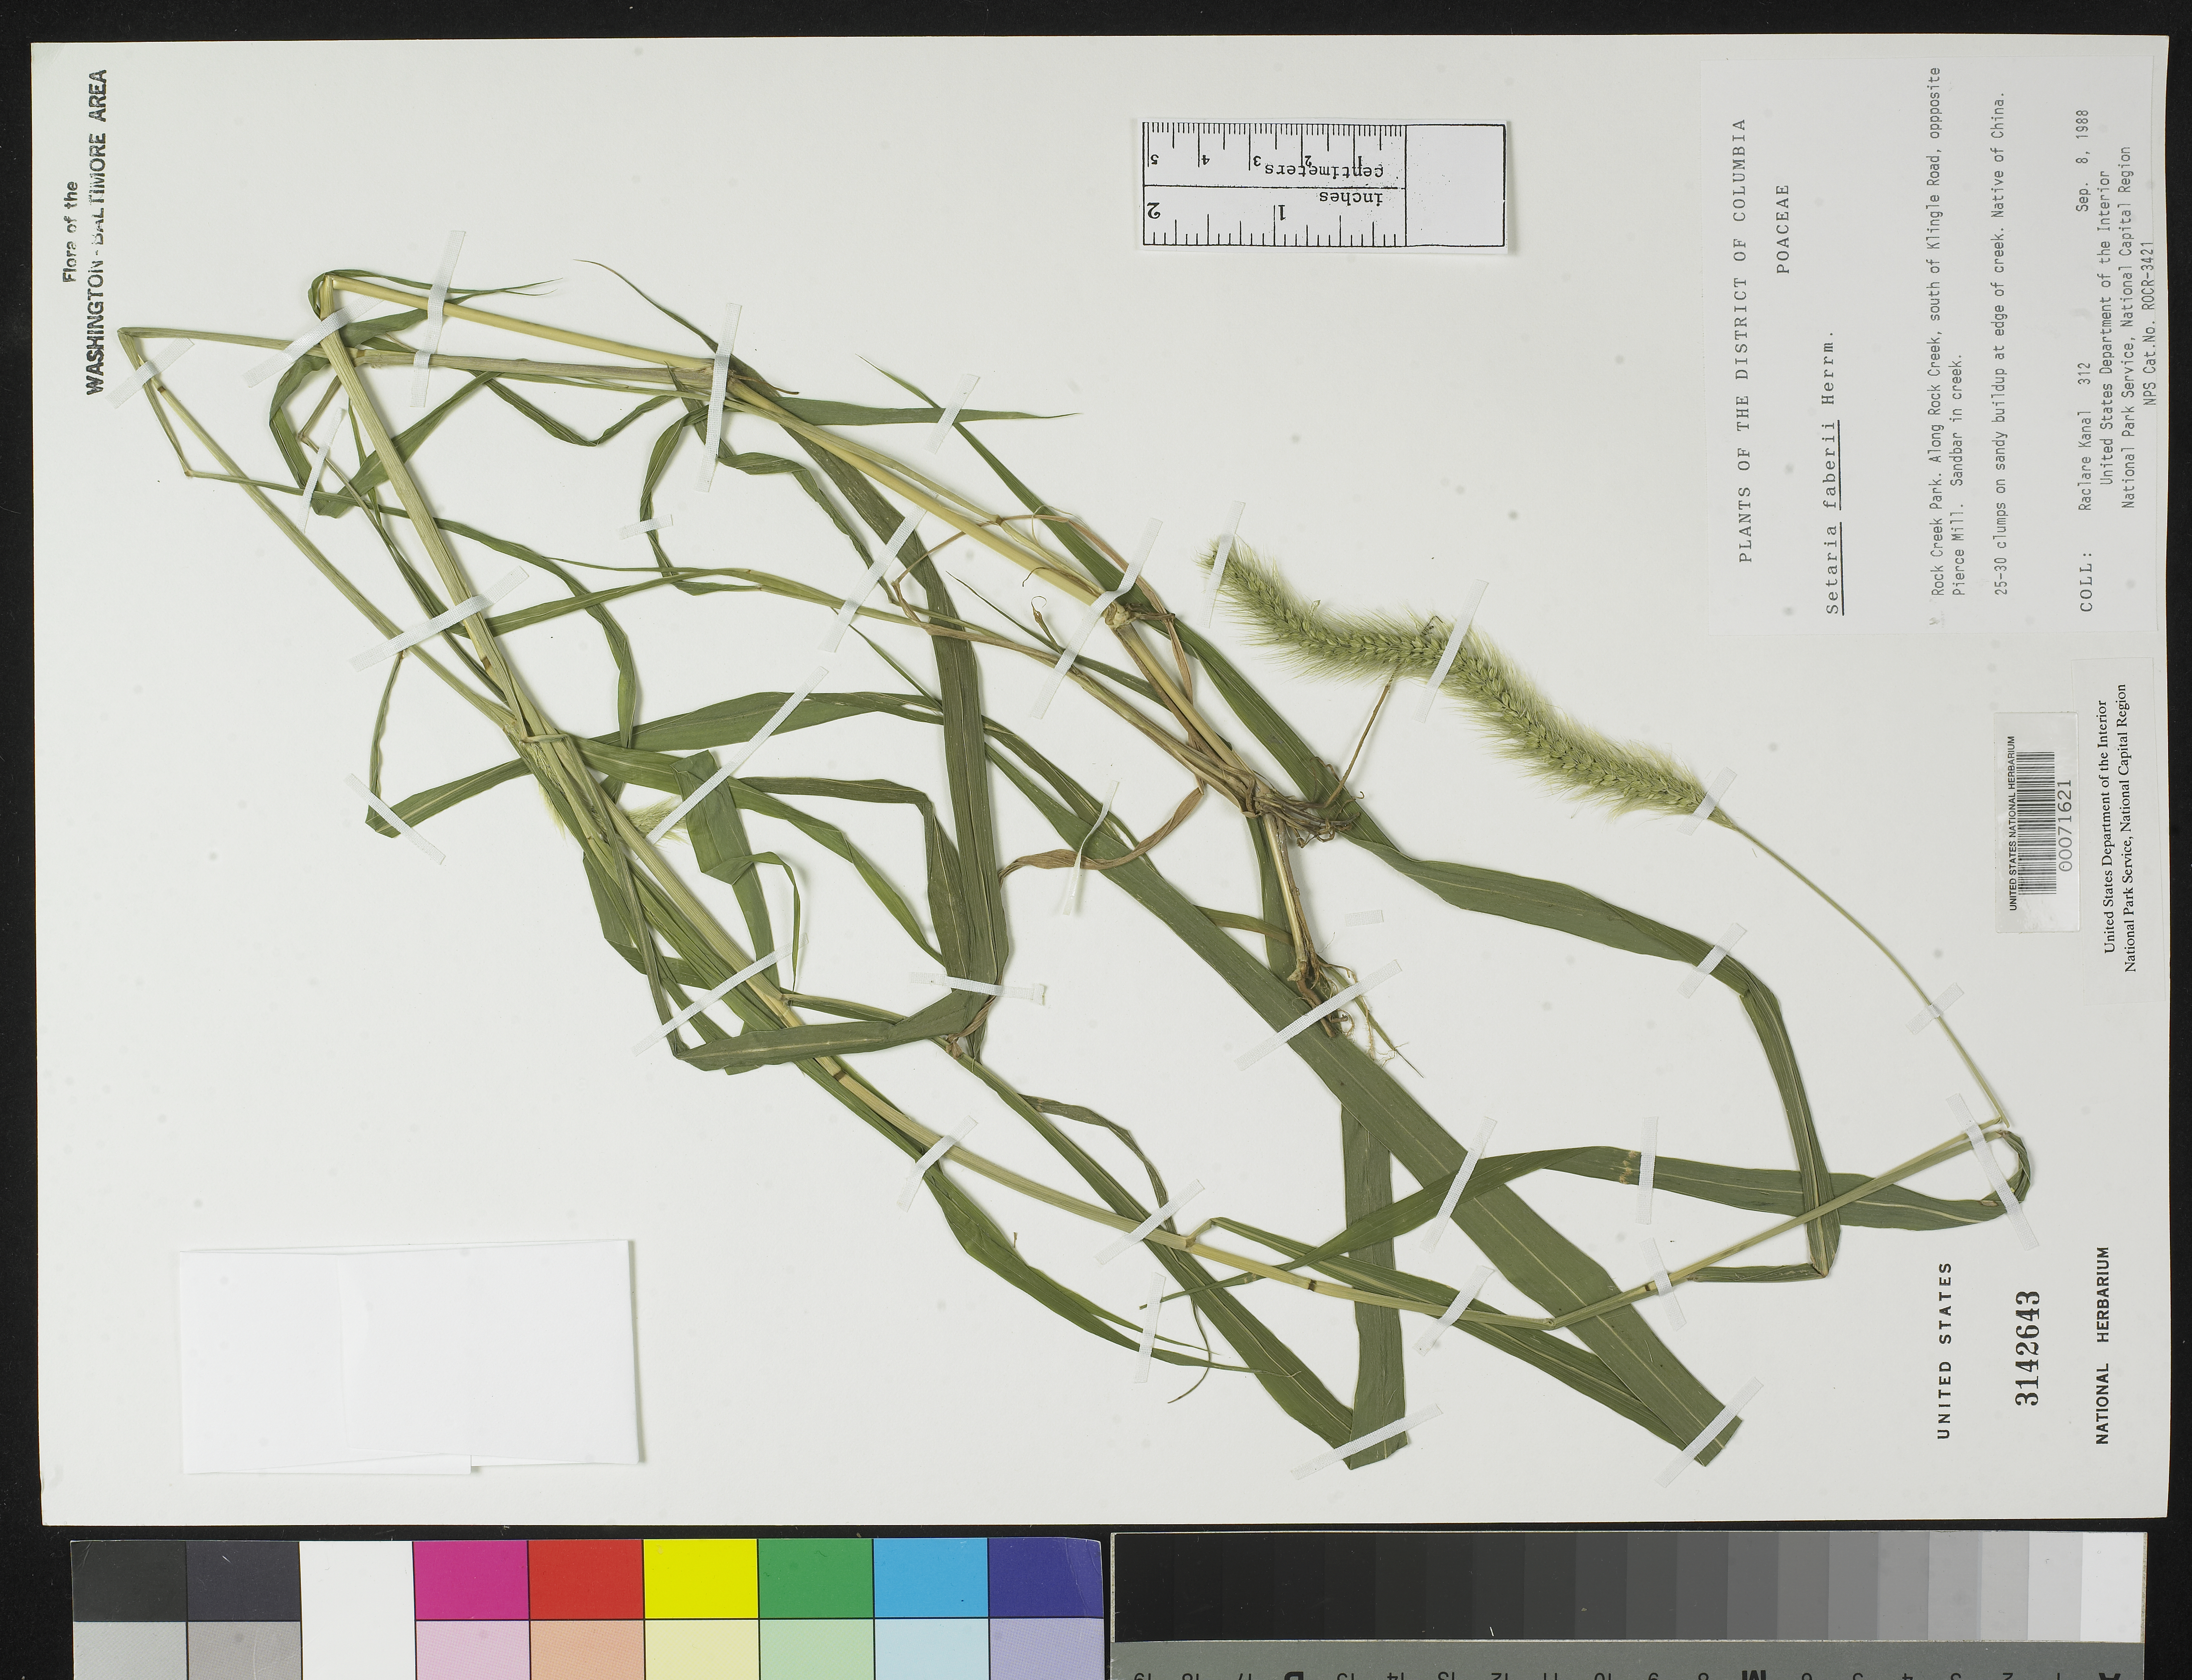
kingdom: Plantae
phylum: Tracheophyta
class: Liliopsida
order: Poales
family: Poaceae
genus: Setaria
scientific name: Setaria faberi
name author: R.A.W. Herrm.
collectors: R. Kanal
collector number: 312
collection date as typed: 08 Sep 1988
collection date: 1988-09-08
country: United States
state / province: District of Columbia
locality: Rock Creek Park, along creek S of Klingle Rock Creek Park and Vicinity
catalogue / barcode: US 3142643